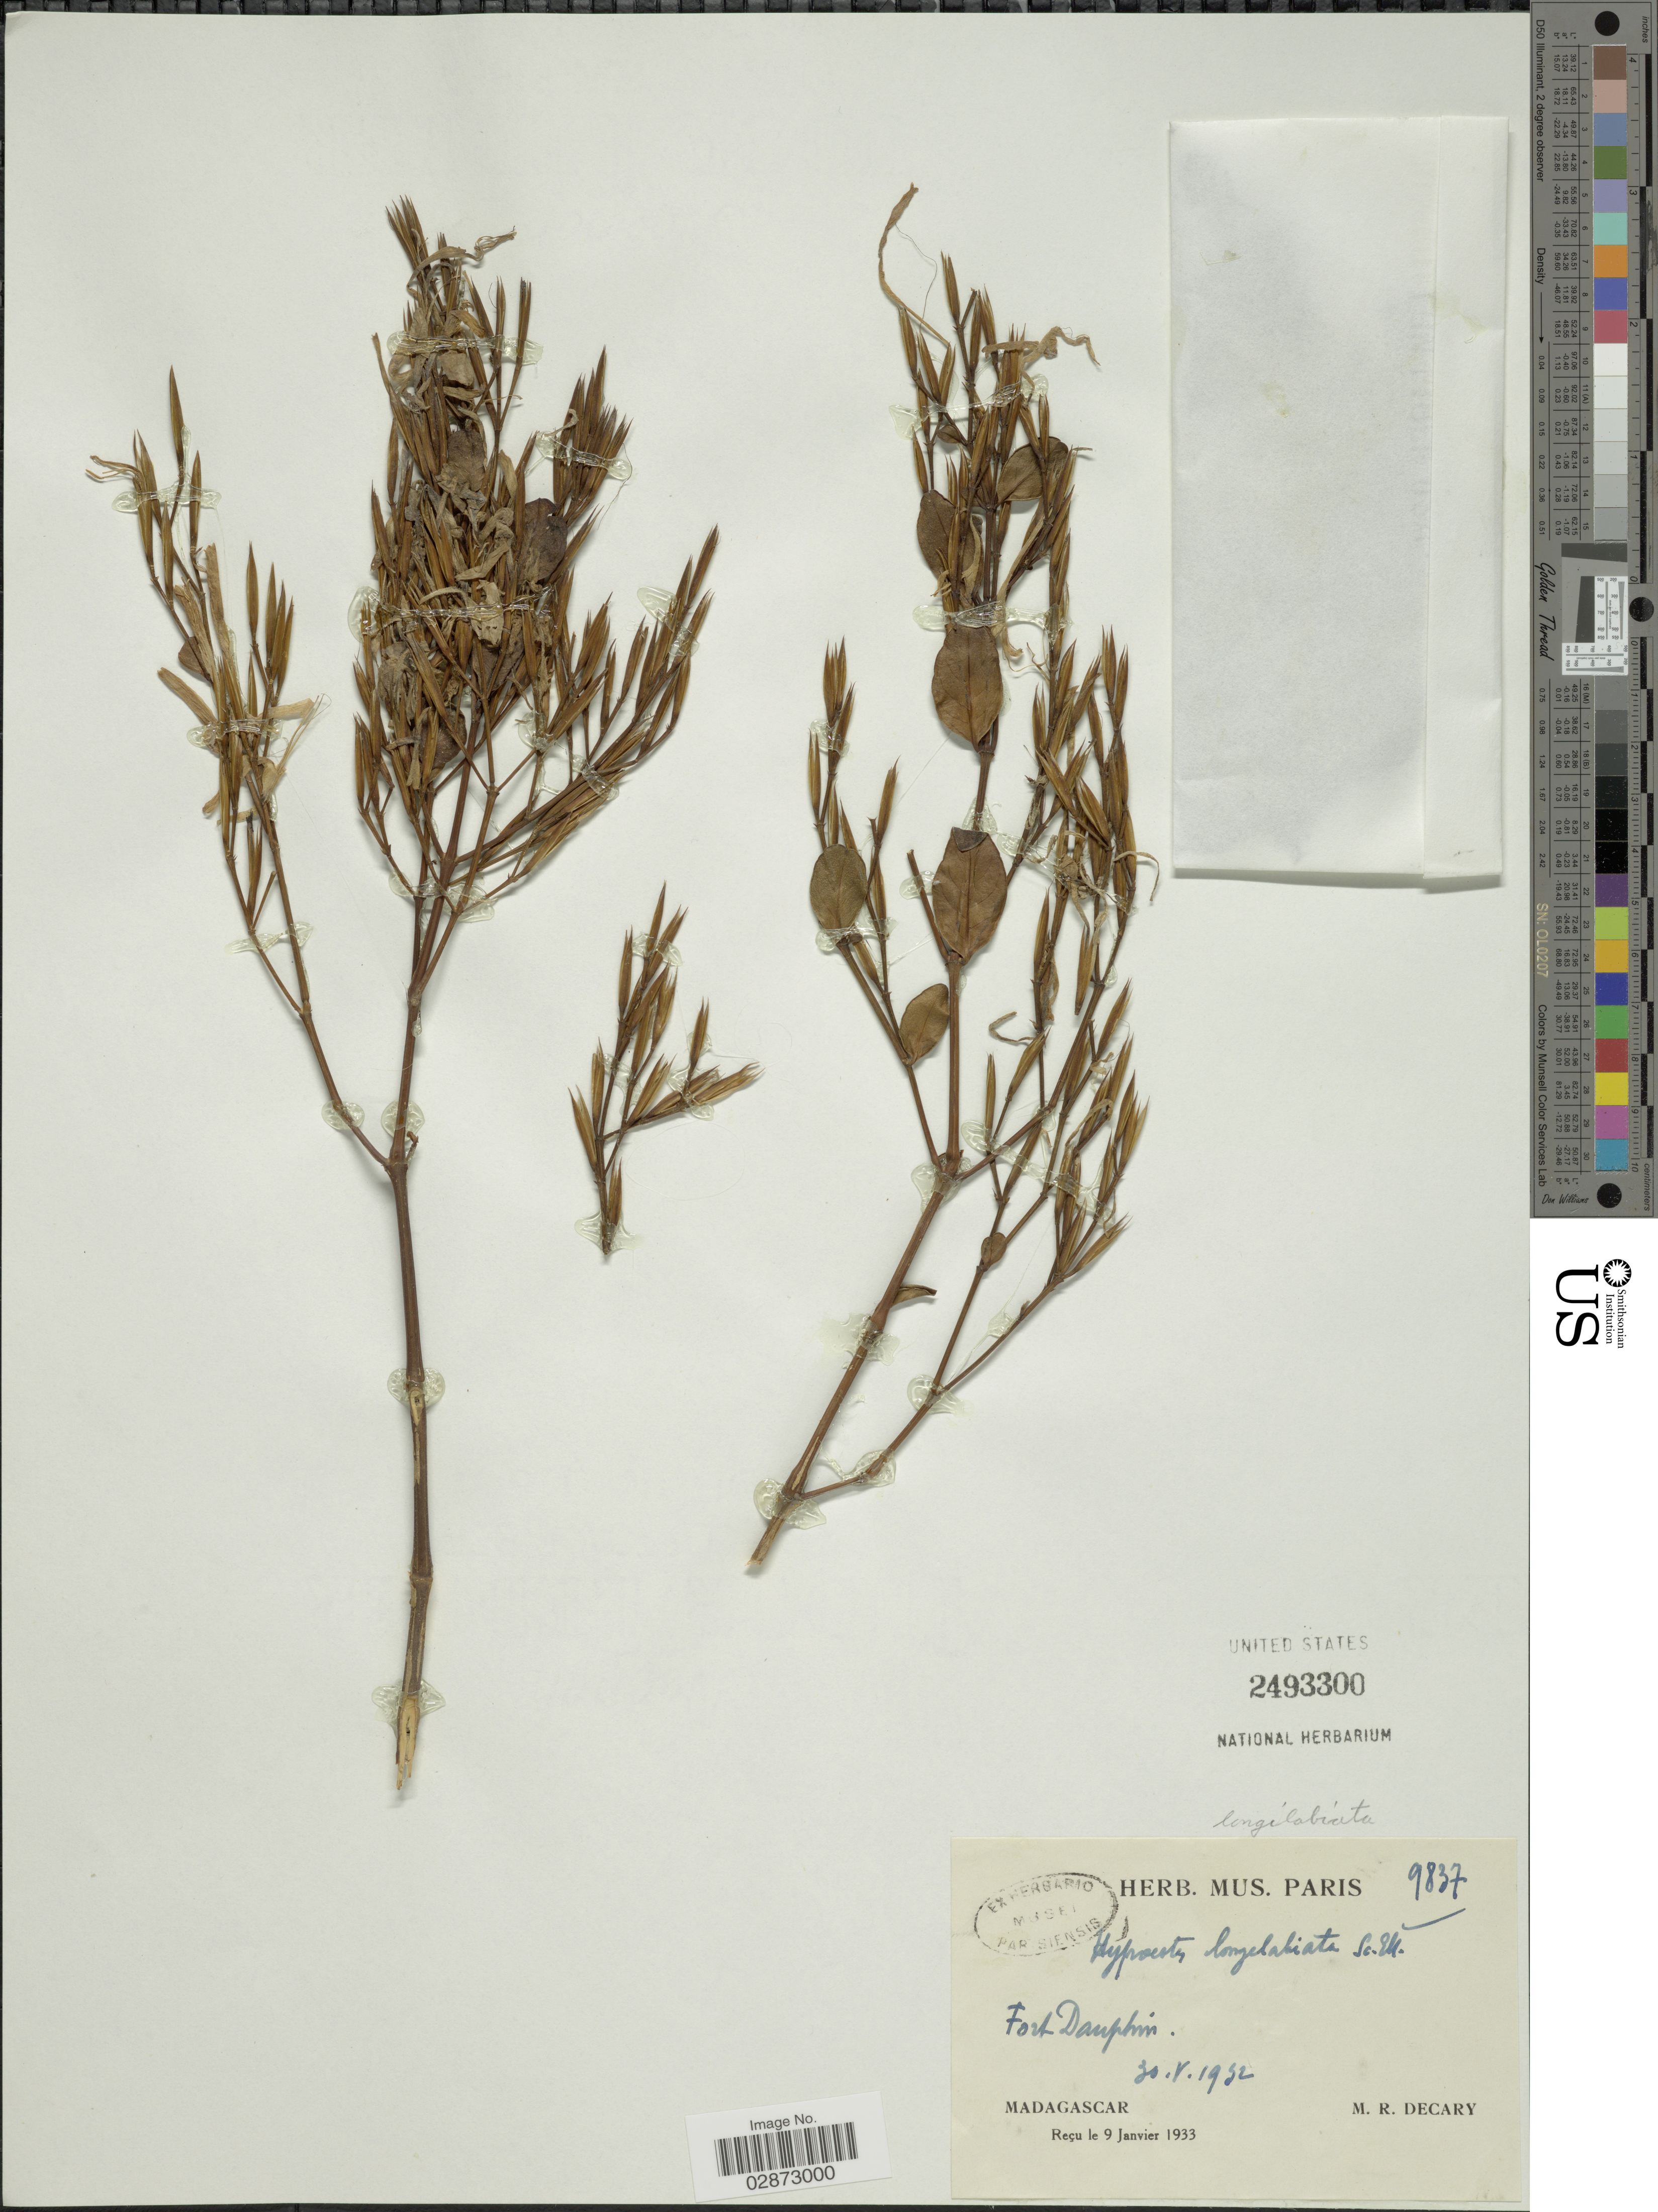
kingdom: Plantae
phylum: Tracheophyta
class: Magnoliopsida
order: Lamiales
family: Acanthaceae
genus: Hypoestes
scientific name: Hypoestes longilabiata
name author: Scott Elliot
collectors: R. Decary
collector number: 9837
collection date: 1932-05-30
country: Madagascar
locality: Fort Dauphin.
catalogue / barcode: US 2493300